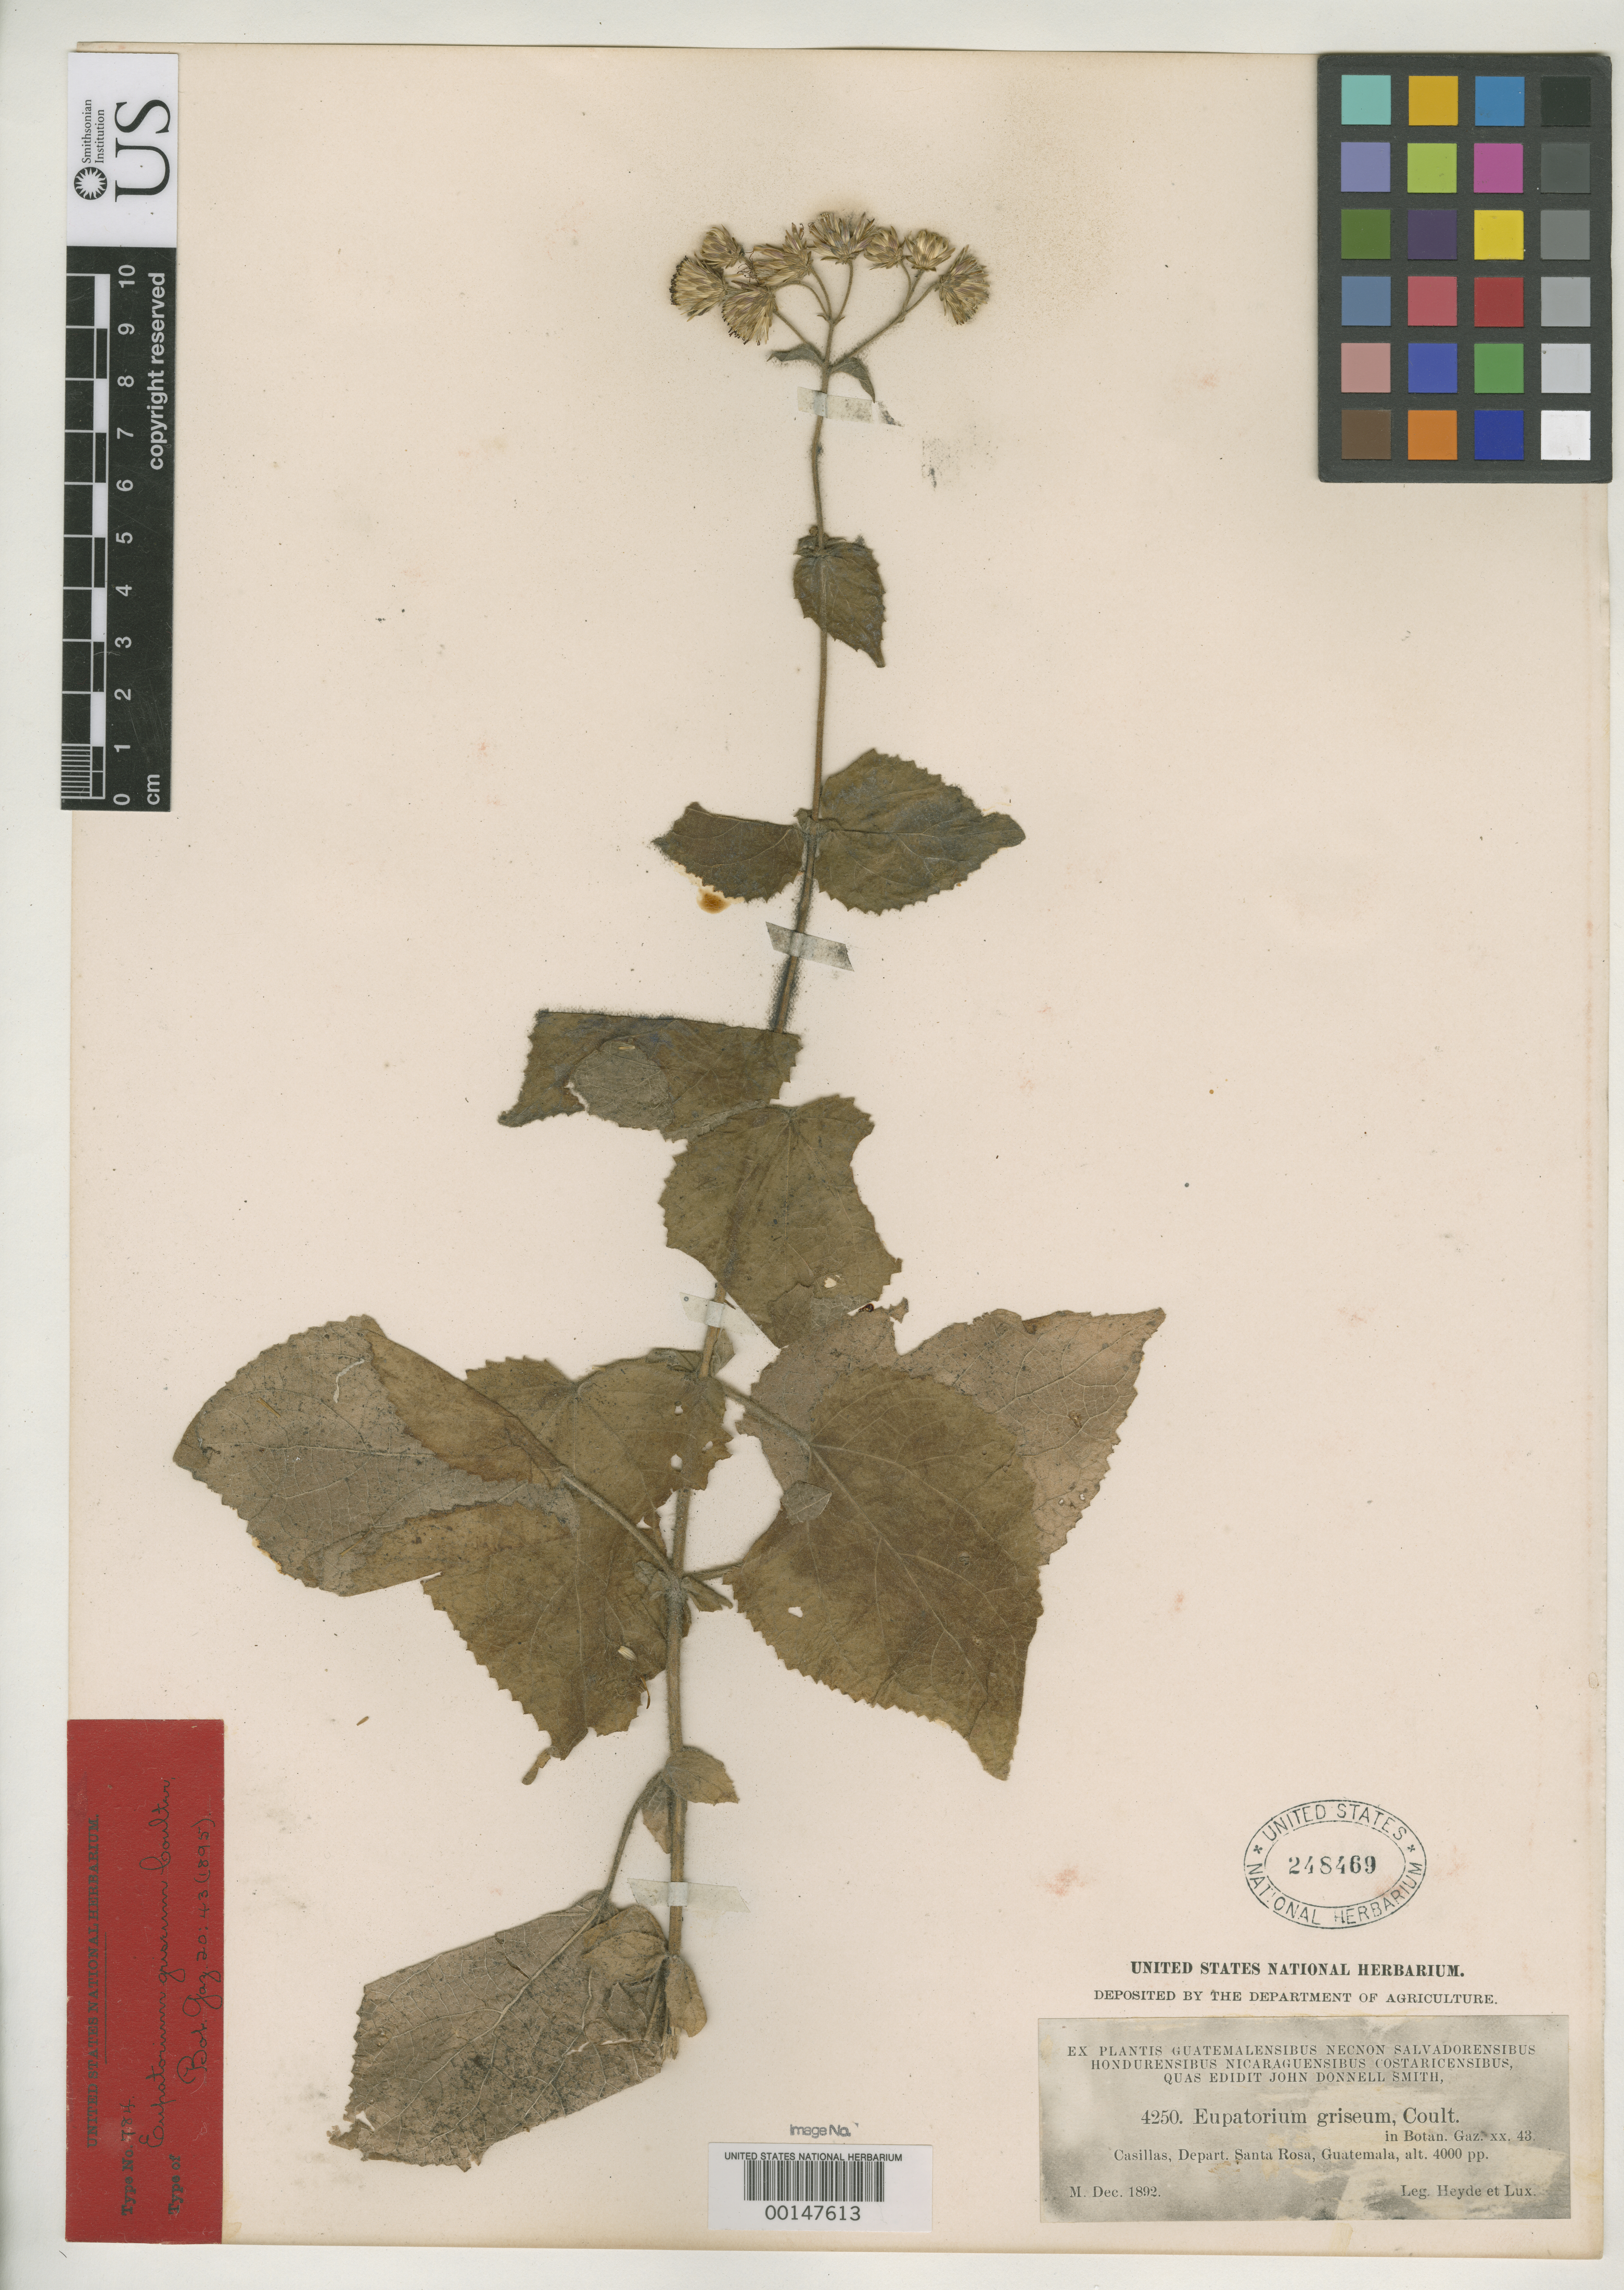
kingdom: Plantae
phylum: Tracheophyta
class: Magnoliopsida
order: Asterales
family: Asteraceae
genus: Eupatorium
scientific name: Eupatorium griseum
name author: J.M. Coult.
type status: Type Collection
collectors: E. T. Heyde & E. Lux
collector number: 4250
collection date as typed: Dec 1892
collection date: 1892-12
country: Guatemala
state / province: Santa Rosa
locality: Casillas.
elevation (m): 1219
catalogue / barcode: US 248469